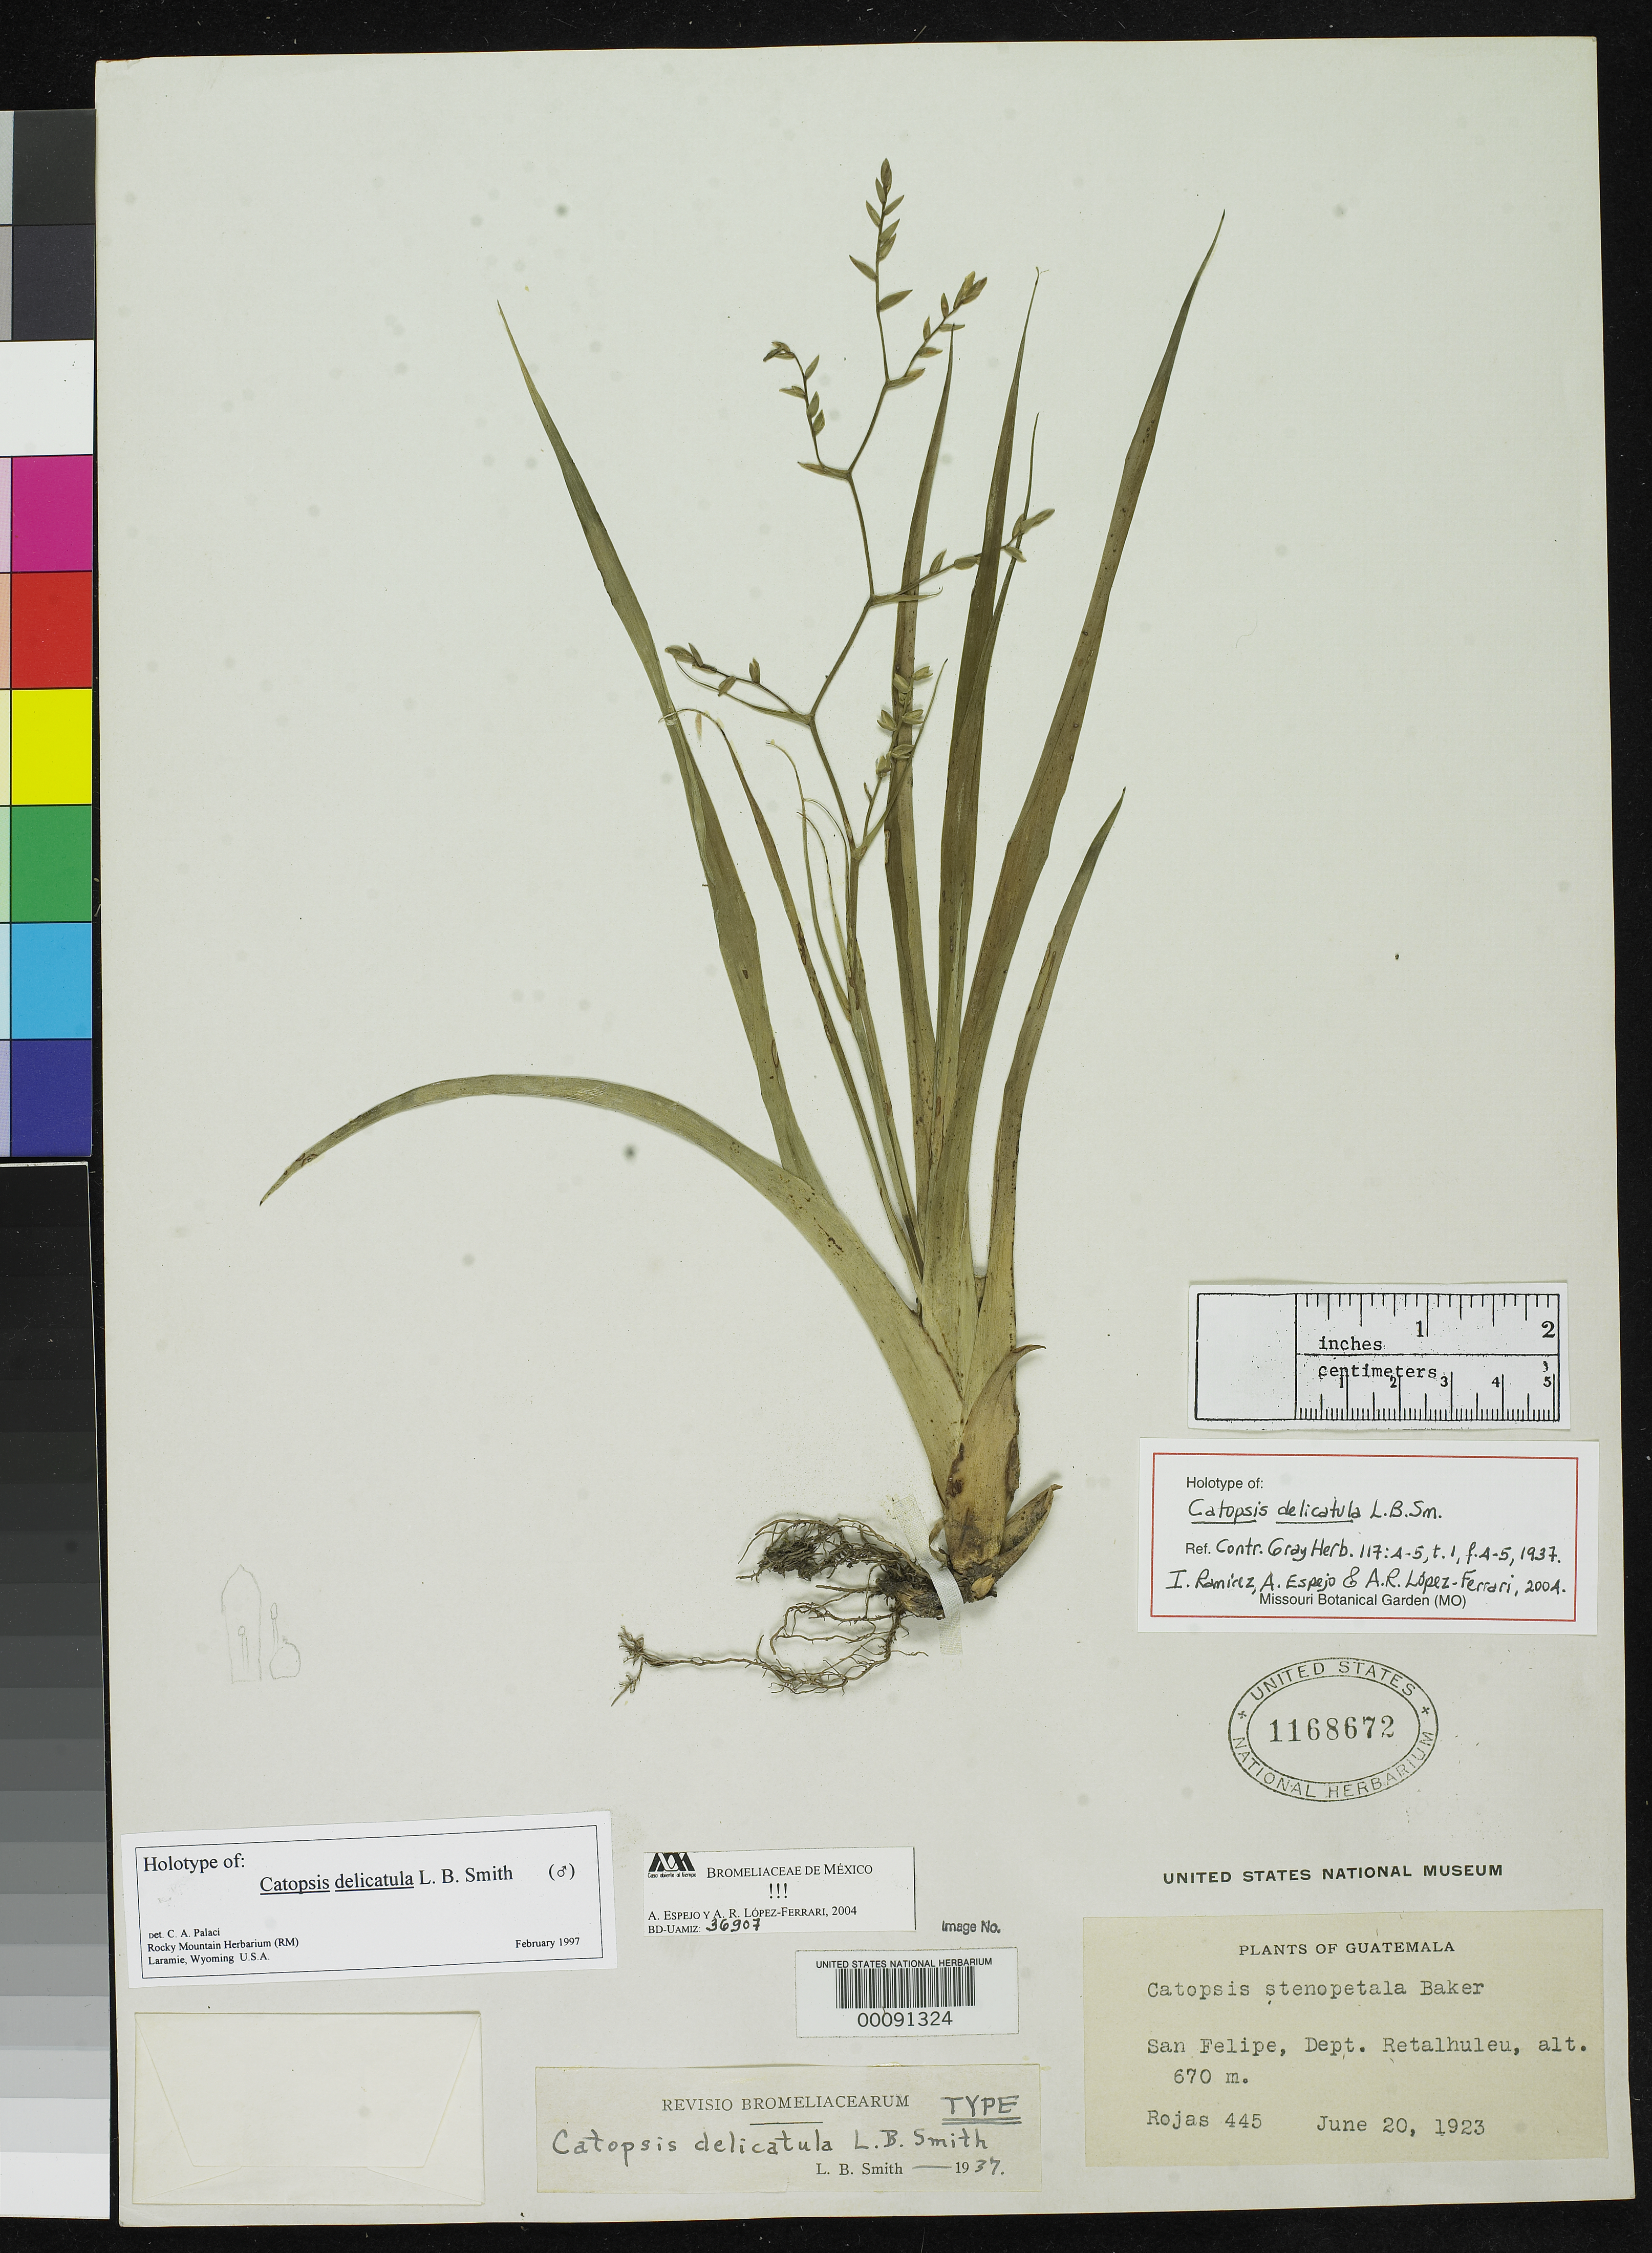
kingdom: Plantae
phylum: Tracheophyta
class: Liliopsida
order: Poales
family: Bromeliaceae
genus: Catopsis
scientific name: Catopsis delicatula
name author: L.B. Sm.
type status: Holotype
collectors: T. Rojas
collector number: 445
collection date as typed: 20 Jun 1923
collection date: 1923-06-20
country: Guatemala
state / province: Retalhuleu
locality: San Felipe.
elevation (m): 670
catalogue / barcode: US 1168672